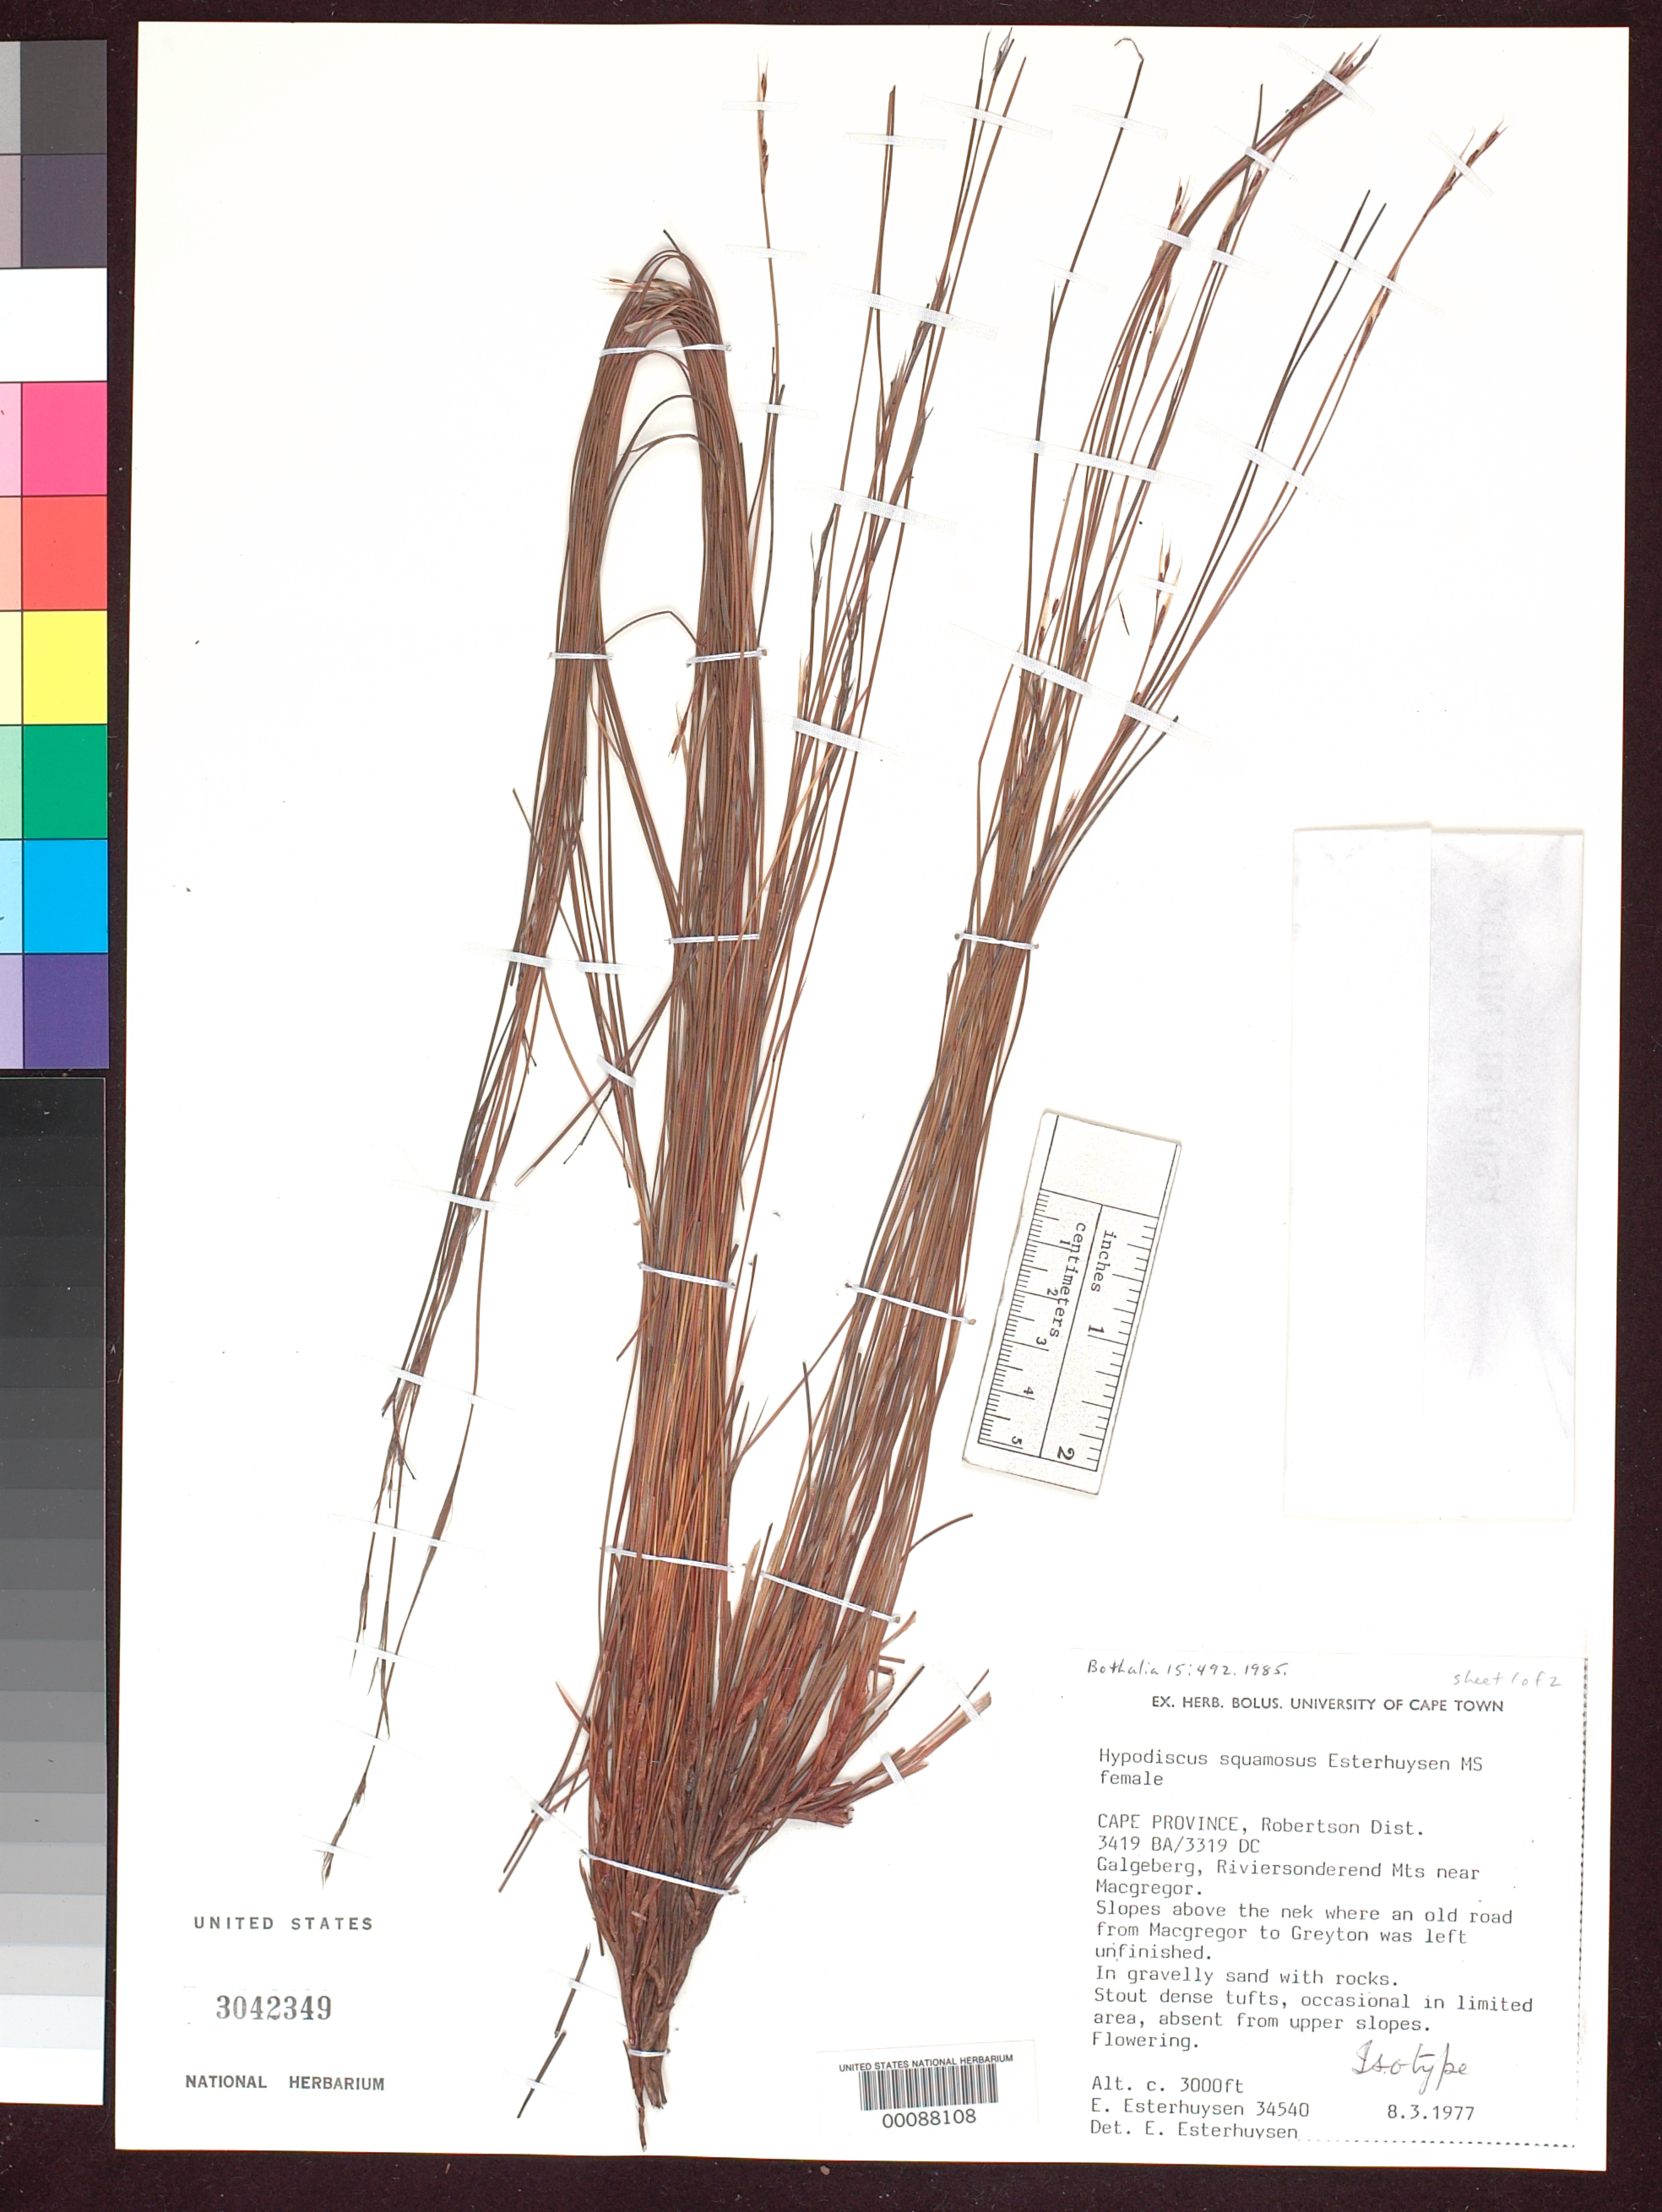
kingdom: Plantae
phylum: Tracheophyta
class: Liliopsida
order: Poales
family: Restionaceae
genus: Hypodiscus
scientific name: Hypodiscus squamosus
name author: Esterh.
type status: Isotype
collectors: E. E. Esterhuysen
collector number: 34540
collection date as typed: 08 Mar 1977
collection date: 1977-03-08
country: South Africa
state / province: Western Cape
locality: Galgesberg, Riviersonderend Mts., near Macgregor. Robertson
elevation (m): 914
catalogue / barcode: US 3042349